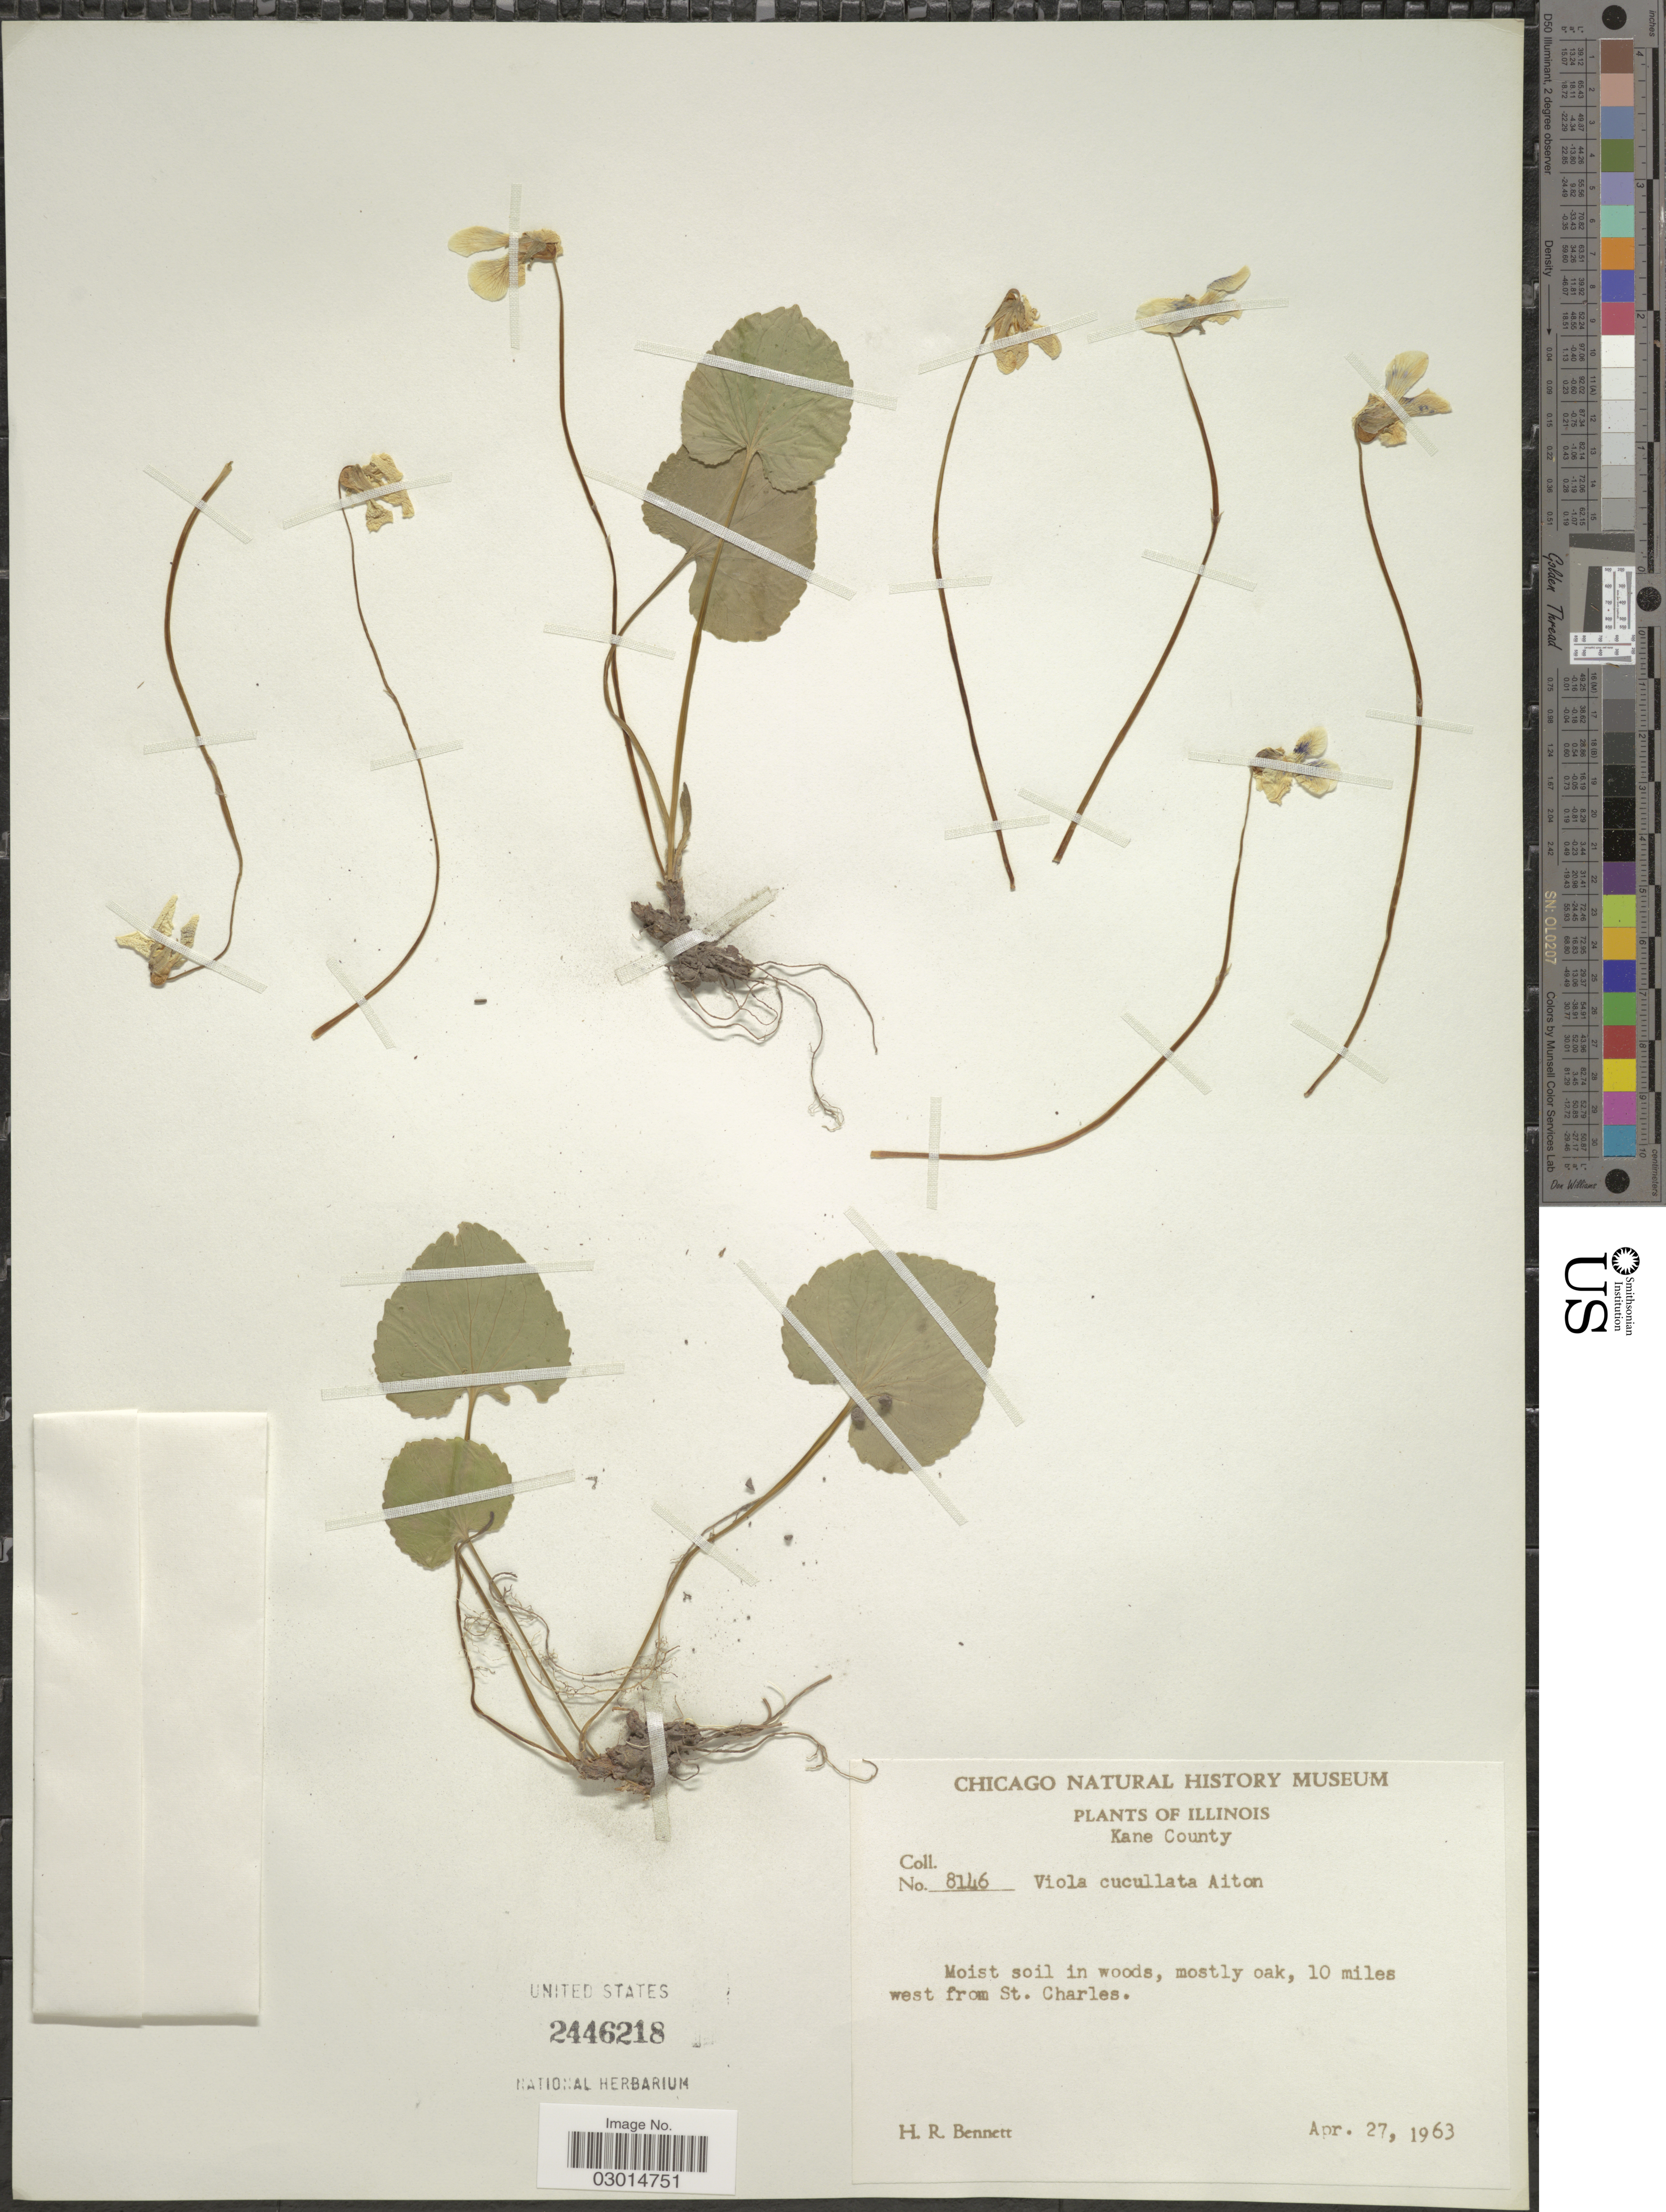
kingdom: Plantae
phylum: Tracheophyta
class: Magnoliopsida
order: Malpighiales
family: Violaceae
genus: Viola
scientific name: Viola cucullata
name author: Aiton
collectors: H. R. Bennett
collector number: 8146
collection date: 1963-04-27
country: United States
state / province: Illinois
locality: Kane County. Moist soil in woods, mostly oak, 10 miles west from St. Charles.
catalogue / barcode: US 2446218